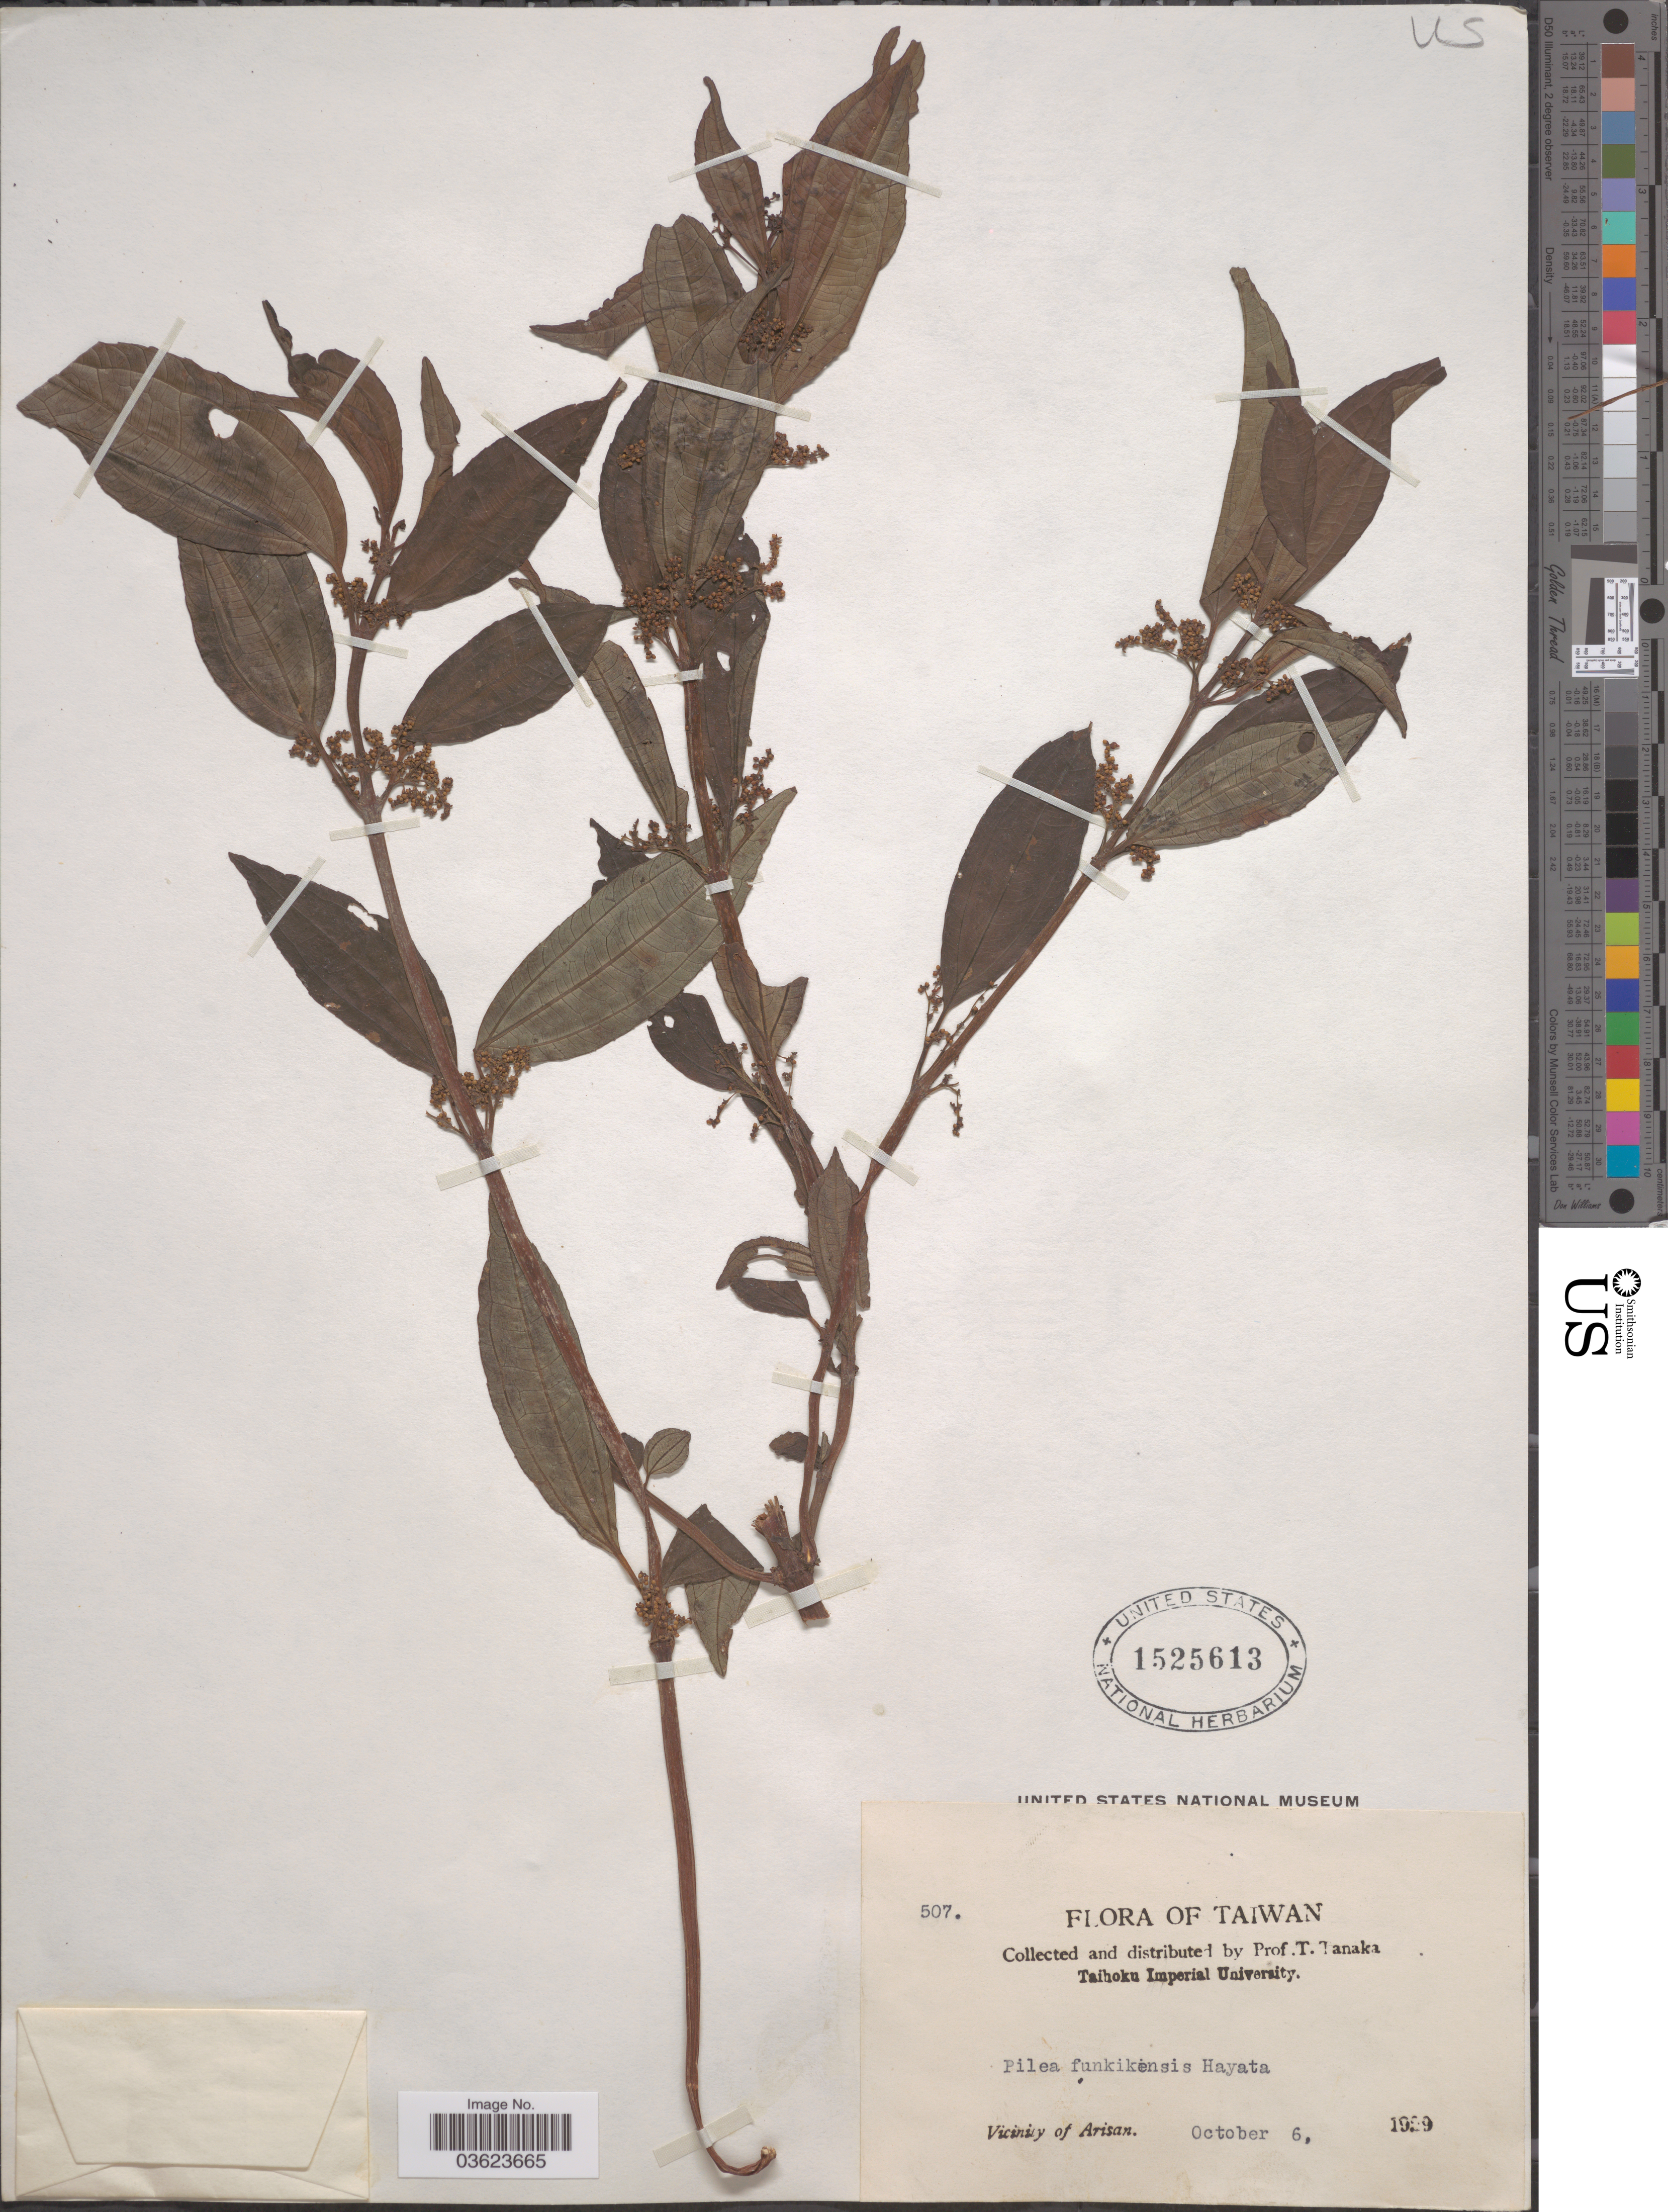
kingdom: Plantae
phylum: Tracheophyta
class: Magnoliopsida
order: Rosales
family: Urticaceae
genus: Pilea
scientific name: Pilea funkikensis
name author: Hayata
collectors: T. Tanaka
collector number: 507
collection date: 1929-10-06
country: Taiwan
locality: Vicinity of Arisan.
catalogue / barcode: US 1525613